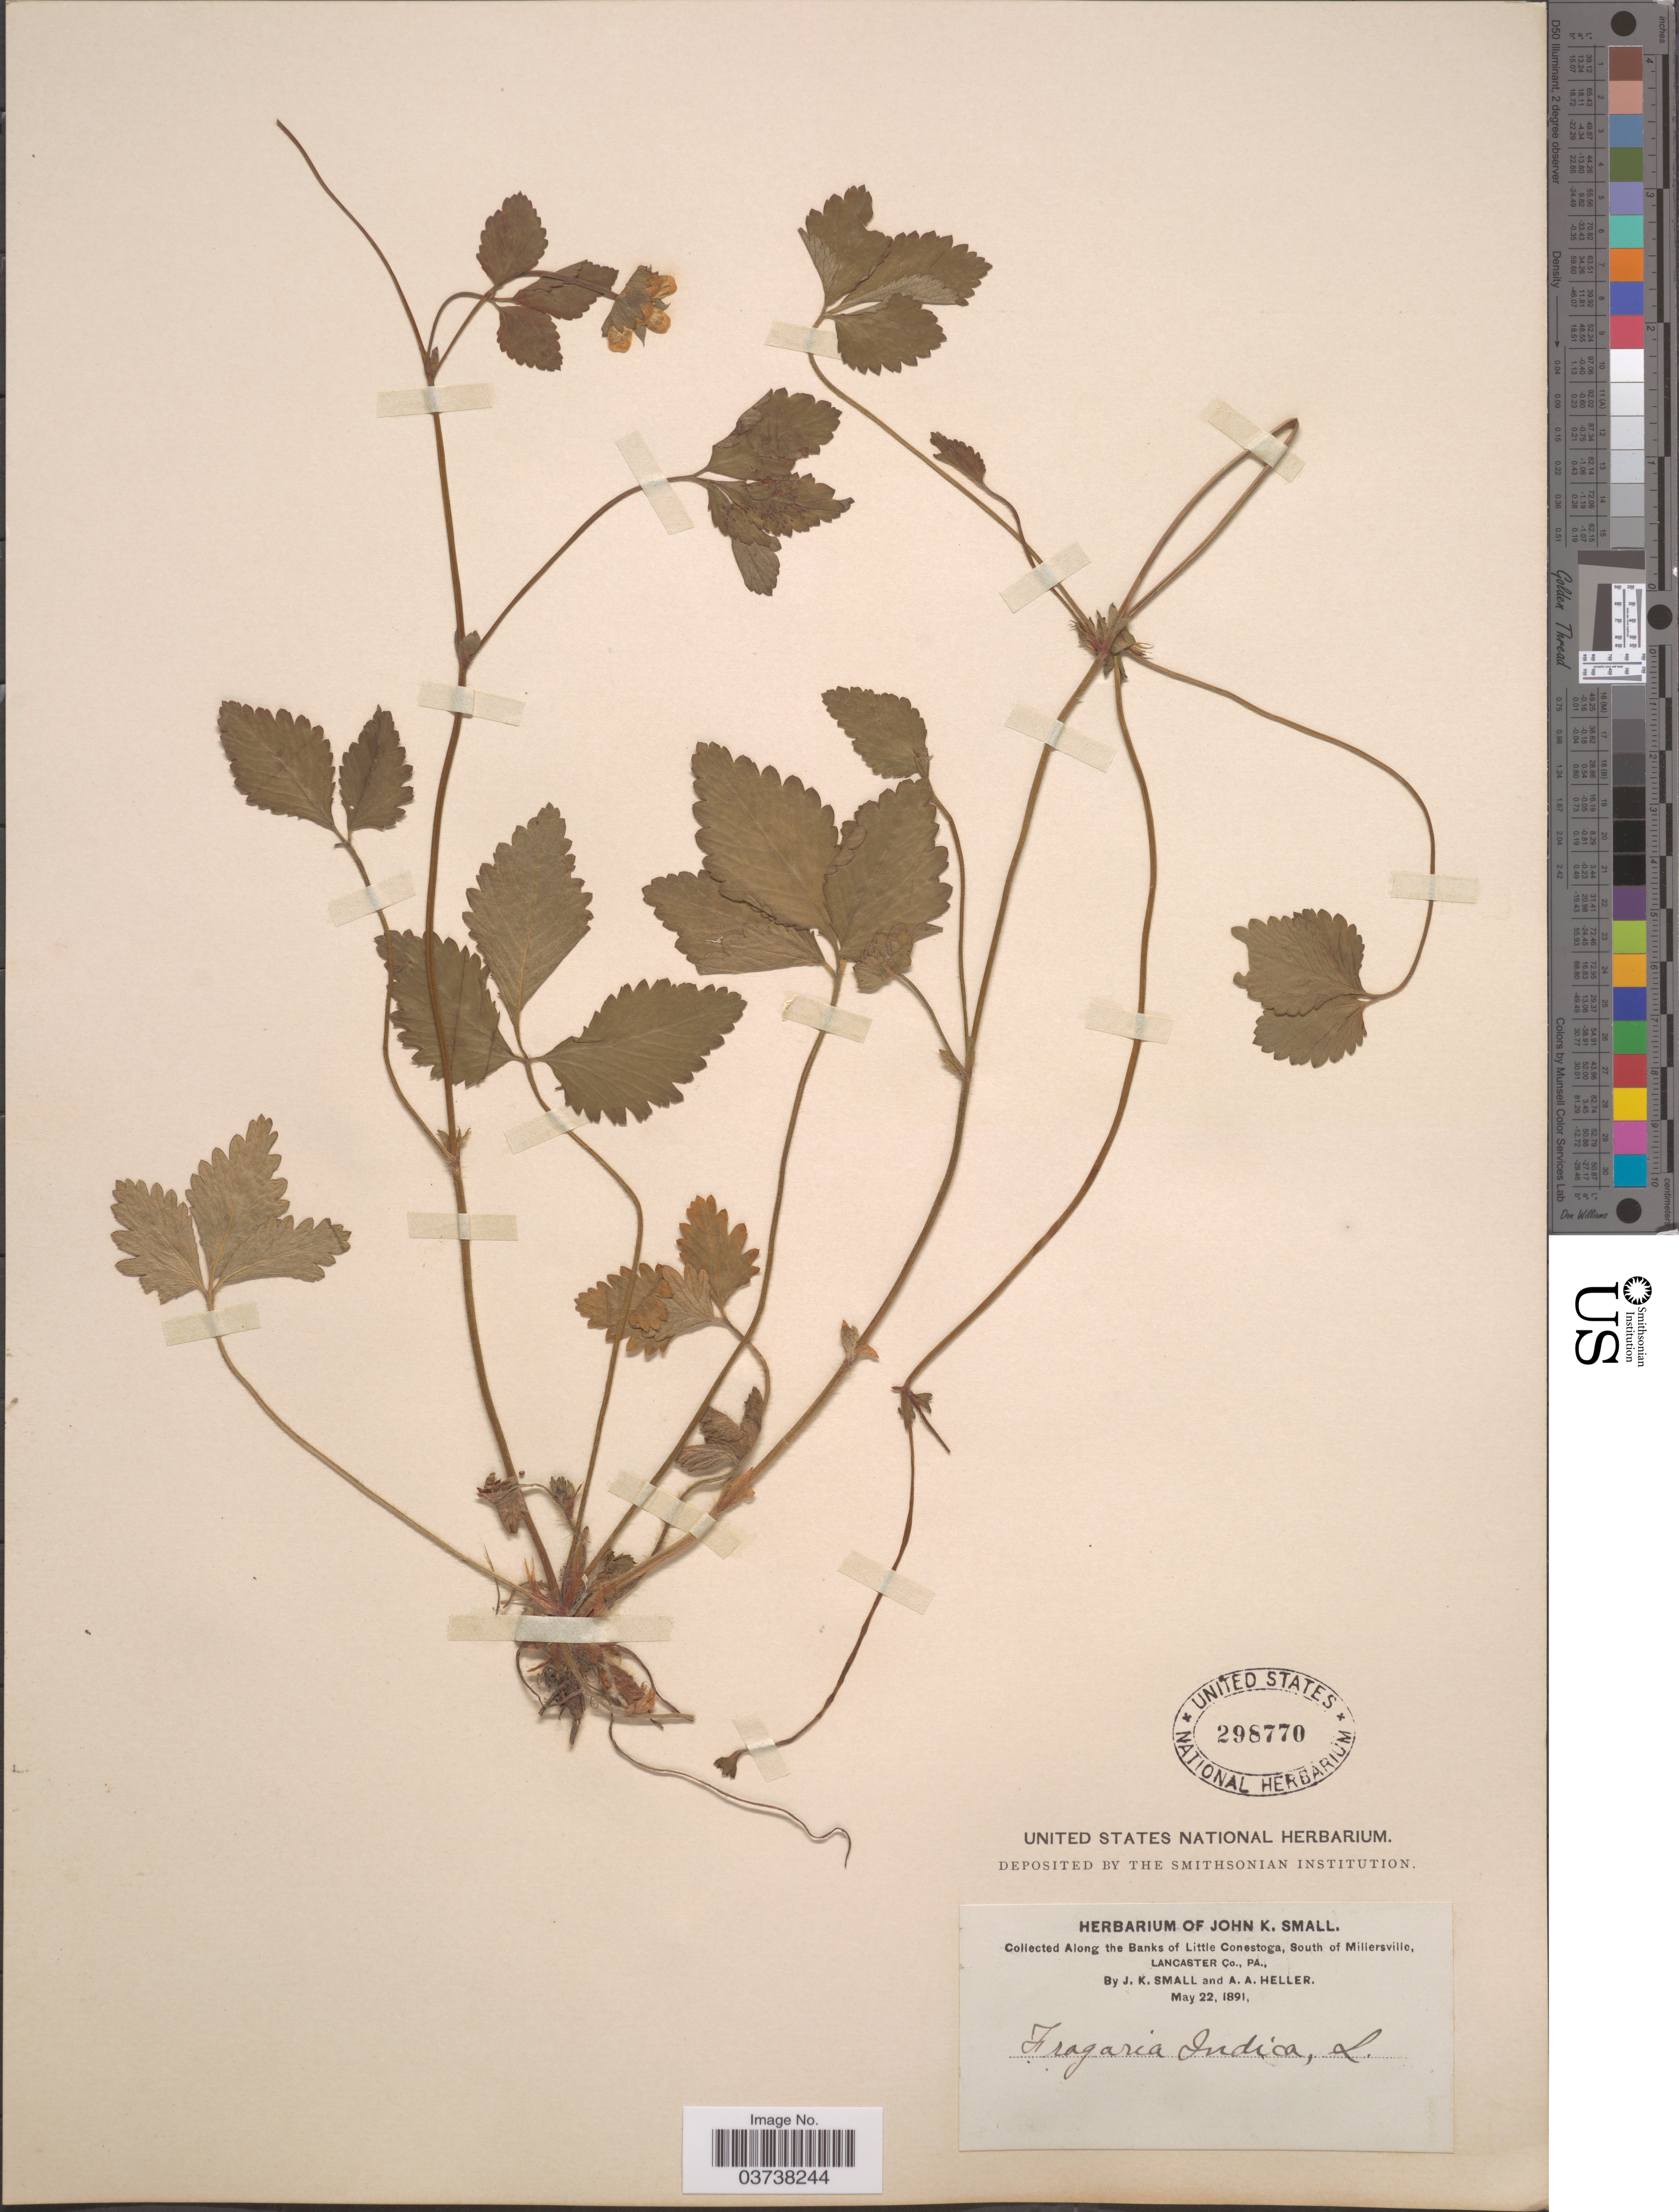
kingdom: Plantae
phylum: Tracheophyta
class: Magnoliopsida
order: Rosales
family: Rosaceae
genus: Potentilla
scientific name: Potentilla indica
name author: (Andrews) Th. Wolf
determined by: Strong, Mark T., (BOT), Smithsonian Institution - National Museum of Natural History (UNITED STATES)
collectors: J. K. Small & A. A. Heller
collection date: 1891-05-22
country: United States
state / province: Pennsylvania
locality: Along the Banks of Little Conestoga, South of Millersville, Lancaster Co.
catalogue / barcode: US 298770